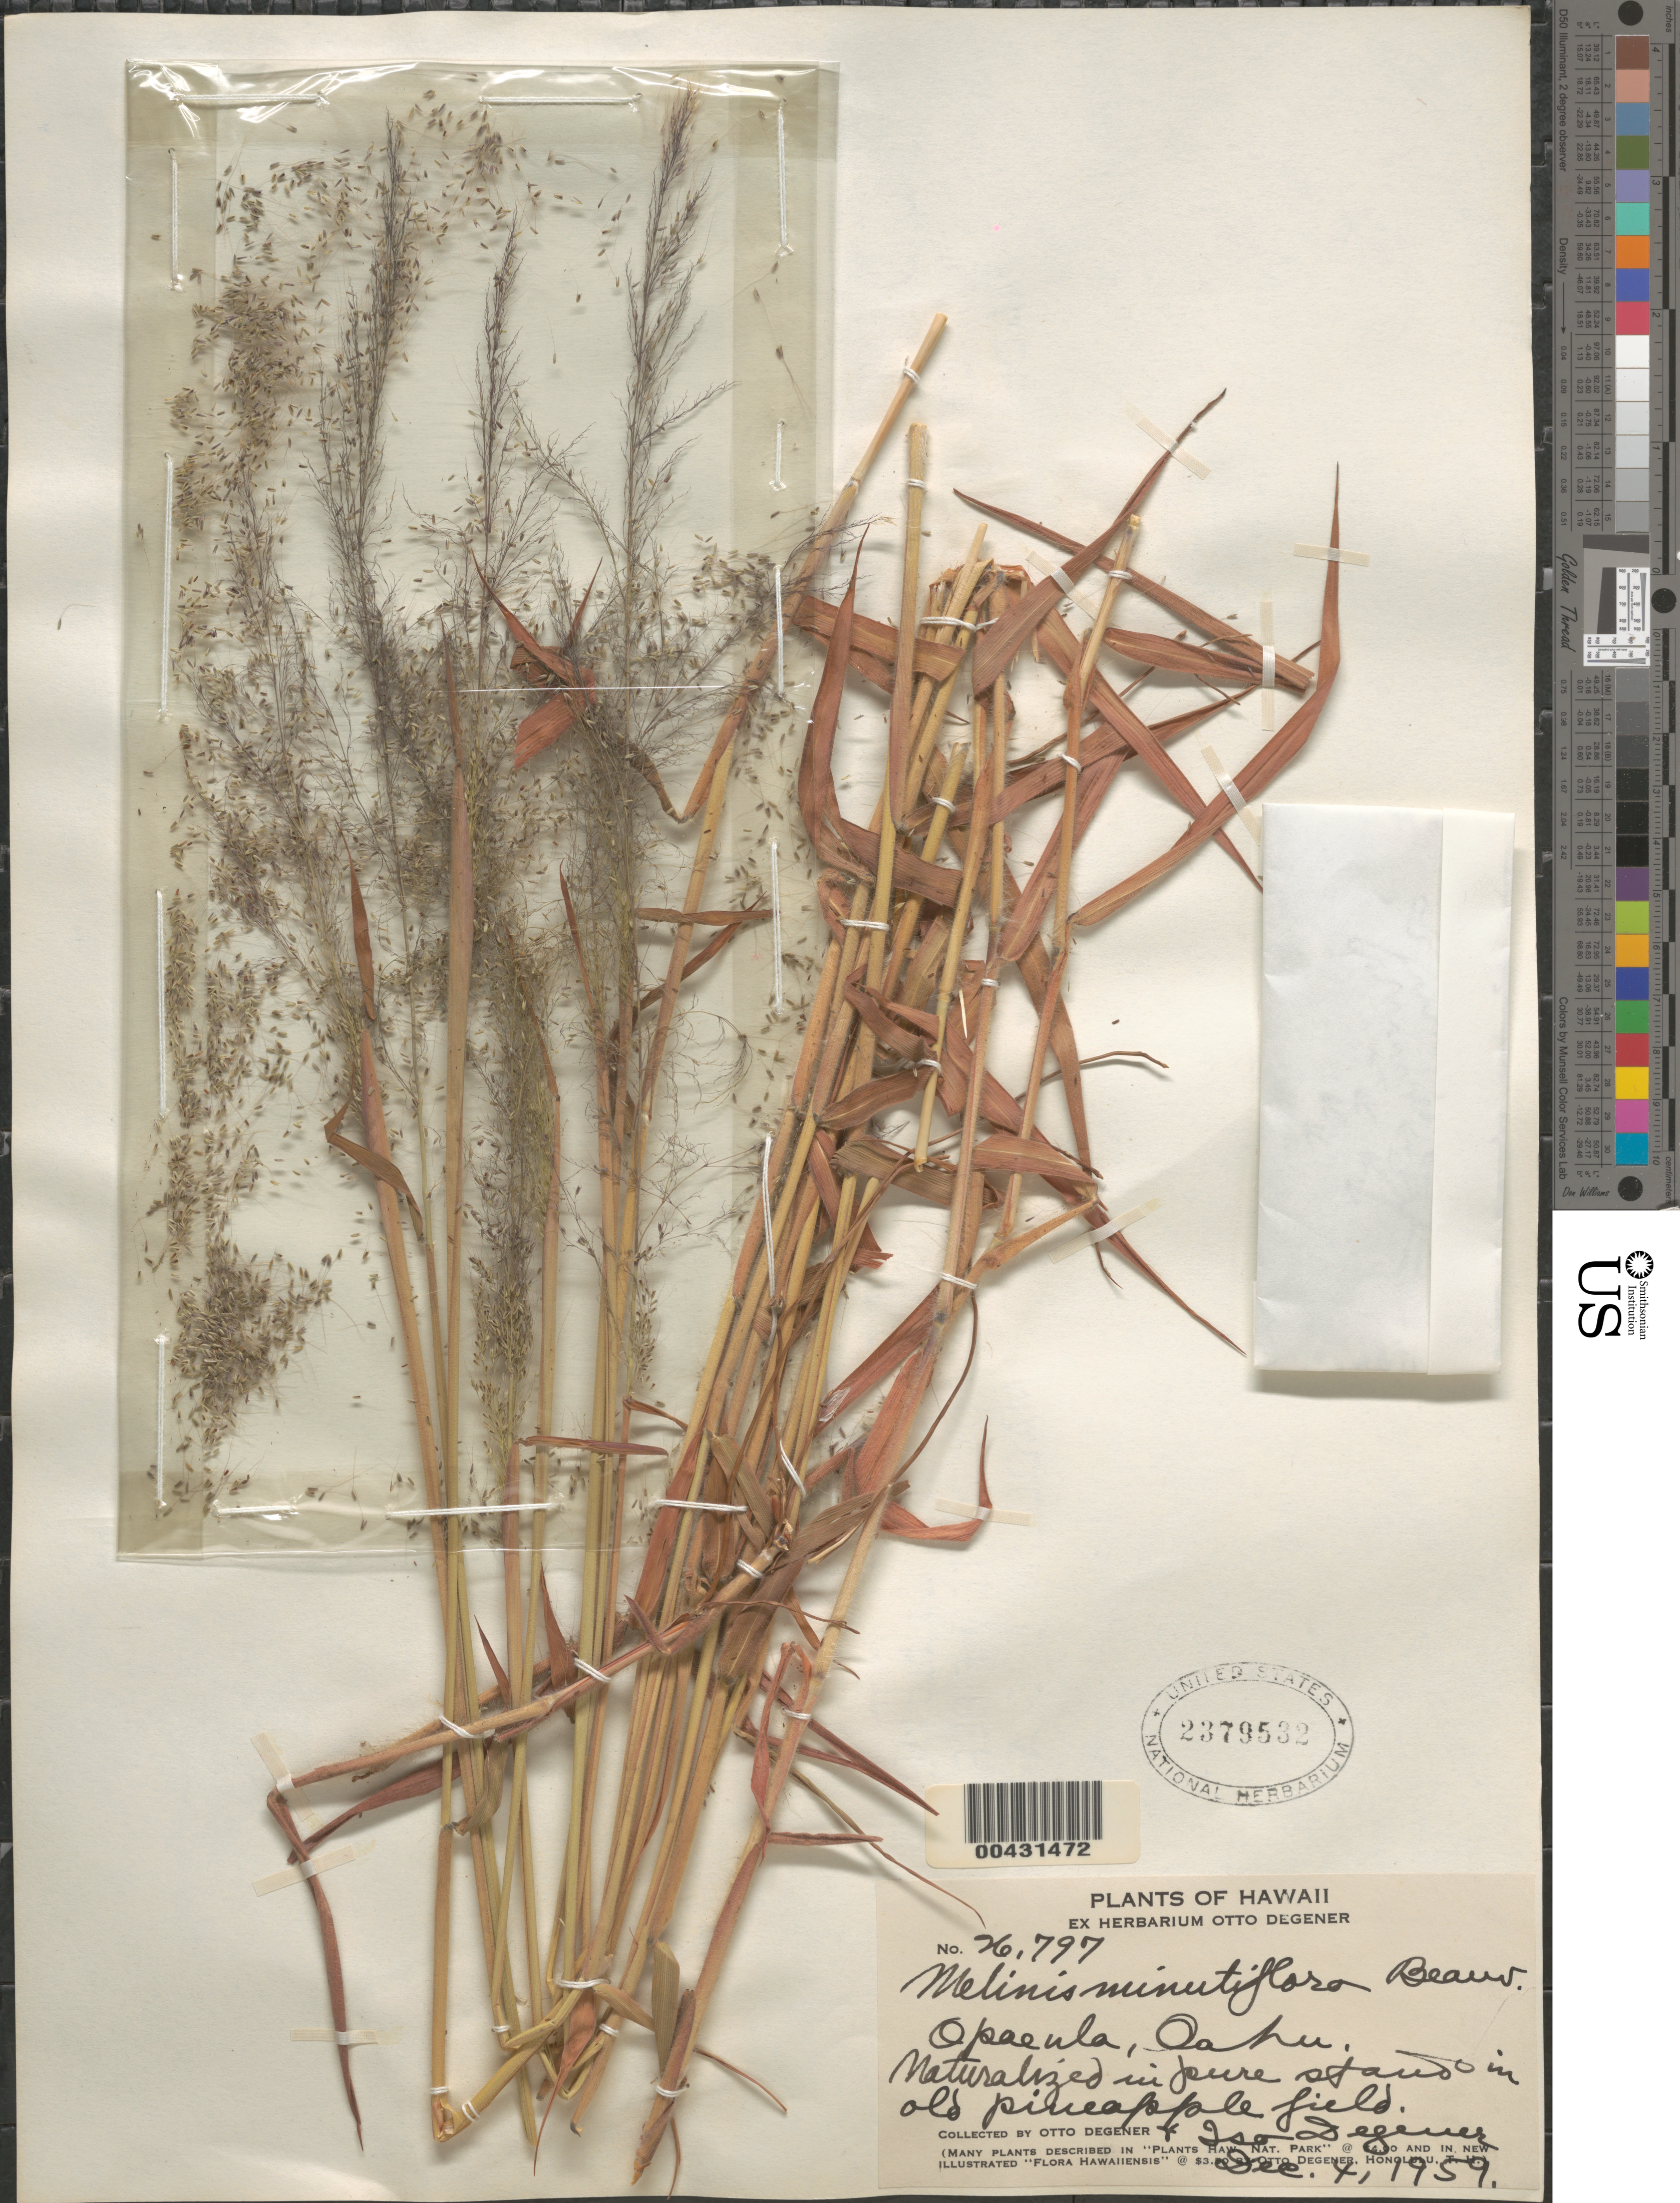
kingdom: Plantae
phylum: Tracheophyta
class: Liliopsida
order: Poales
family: Poaceae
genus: Melinis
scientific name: Melinis minutiflora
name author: P. Beauv.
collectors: O. Degener & I. Degener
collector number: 26797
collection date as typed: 4 Dec 1959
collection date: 1959-12-04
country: United States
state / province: Hawaii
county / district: Honolulu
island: Oahu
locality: Opaeula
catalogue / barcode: US 2379532